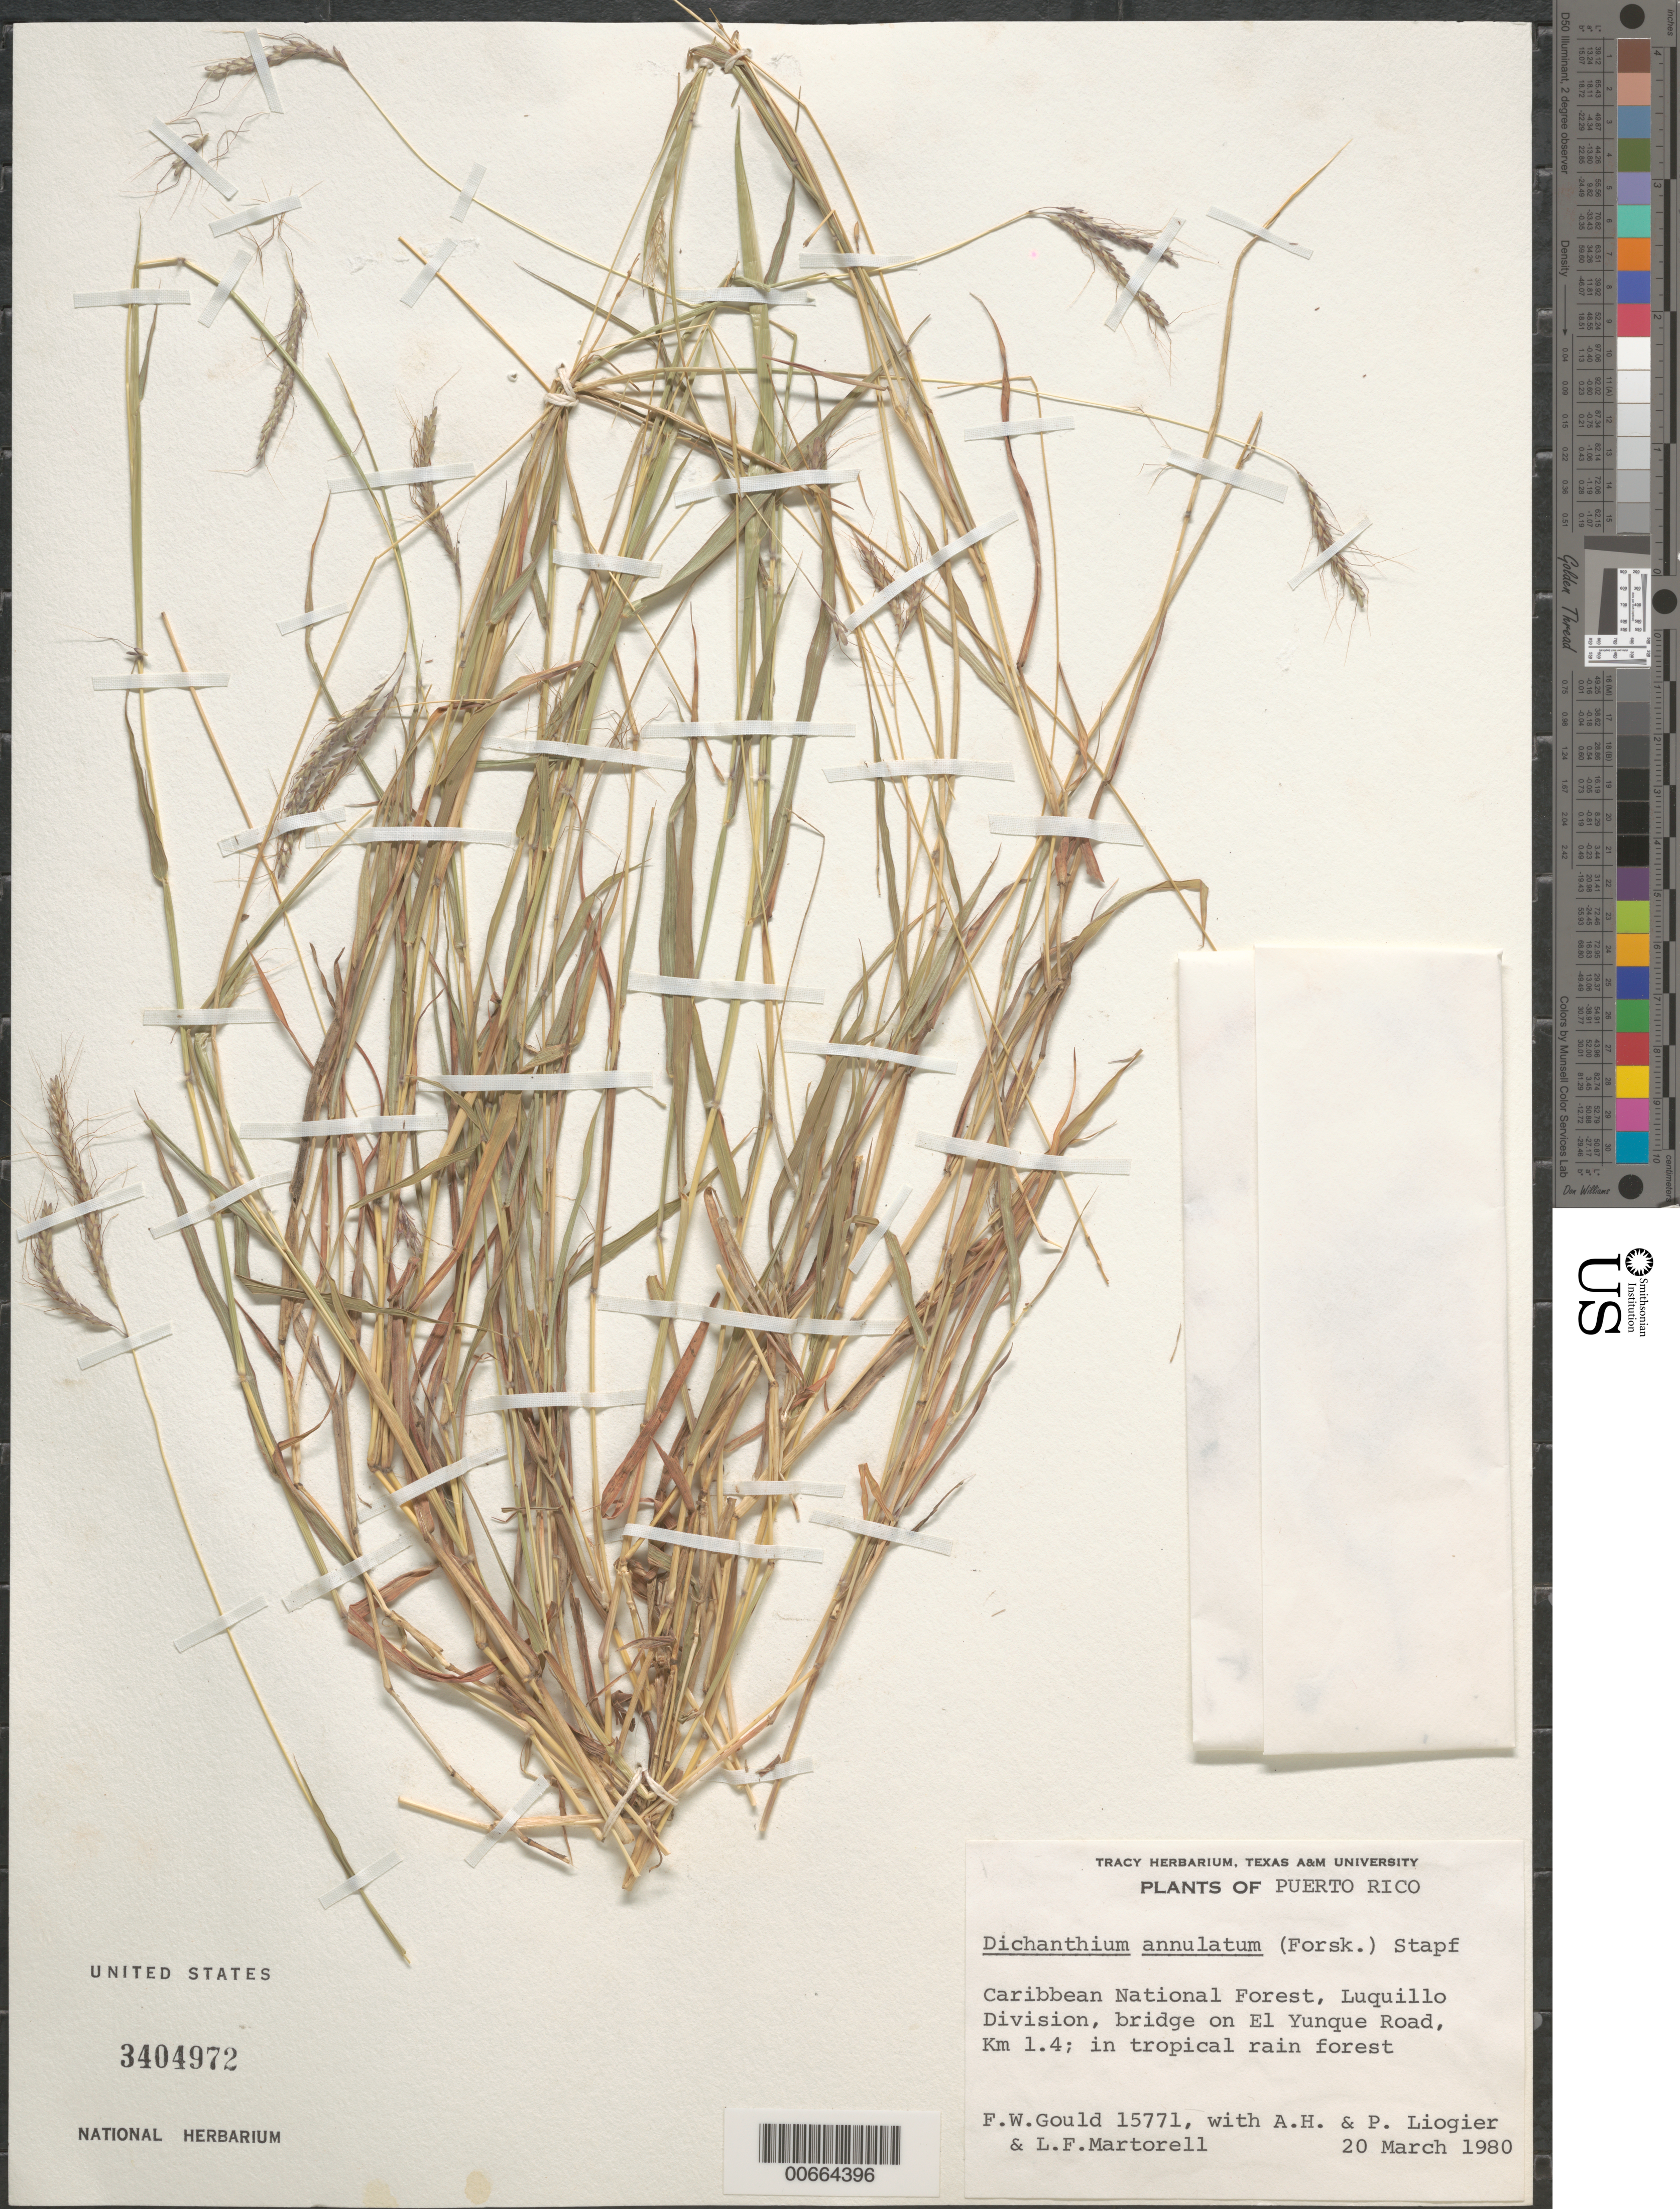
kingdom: Plantae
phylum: Tracheophyta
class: Liliopsida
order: Poales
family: Poaceae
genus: Dichanthium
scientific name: Dichanthium annulatum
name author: (Forssk.) Stapf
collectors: F. W. Gould, A. H. Liogier, M. P. Liogier & L. Martorell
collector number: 15771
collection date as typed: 20 Mar 1980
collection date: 1980-03-20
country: Puerto Rico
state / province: Luquillo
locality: Carib. Natl. Forest, Luquillo Division, bridge on El Yunque Road, km 1.4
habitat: In tropical rainforest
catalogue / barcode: US 3404972